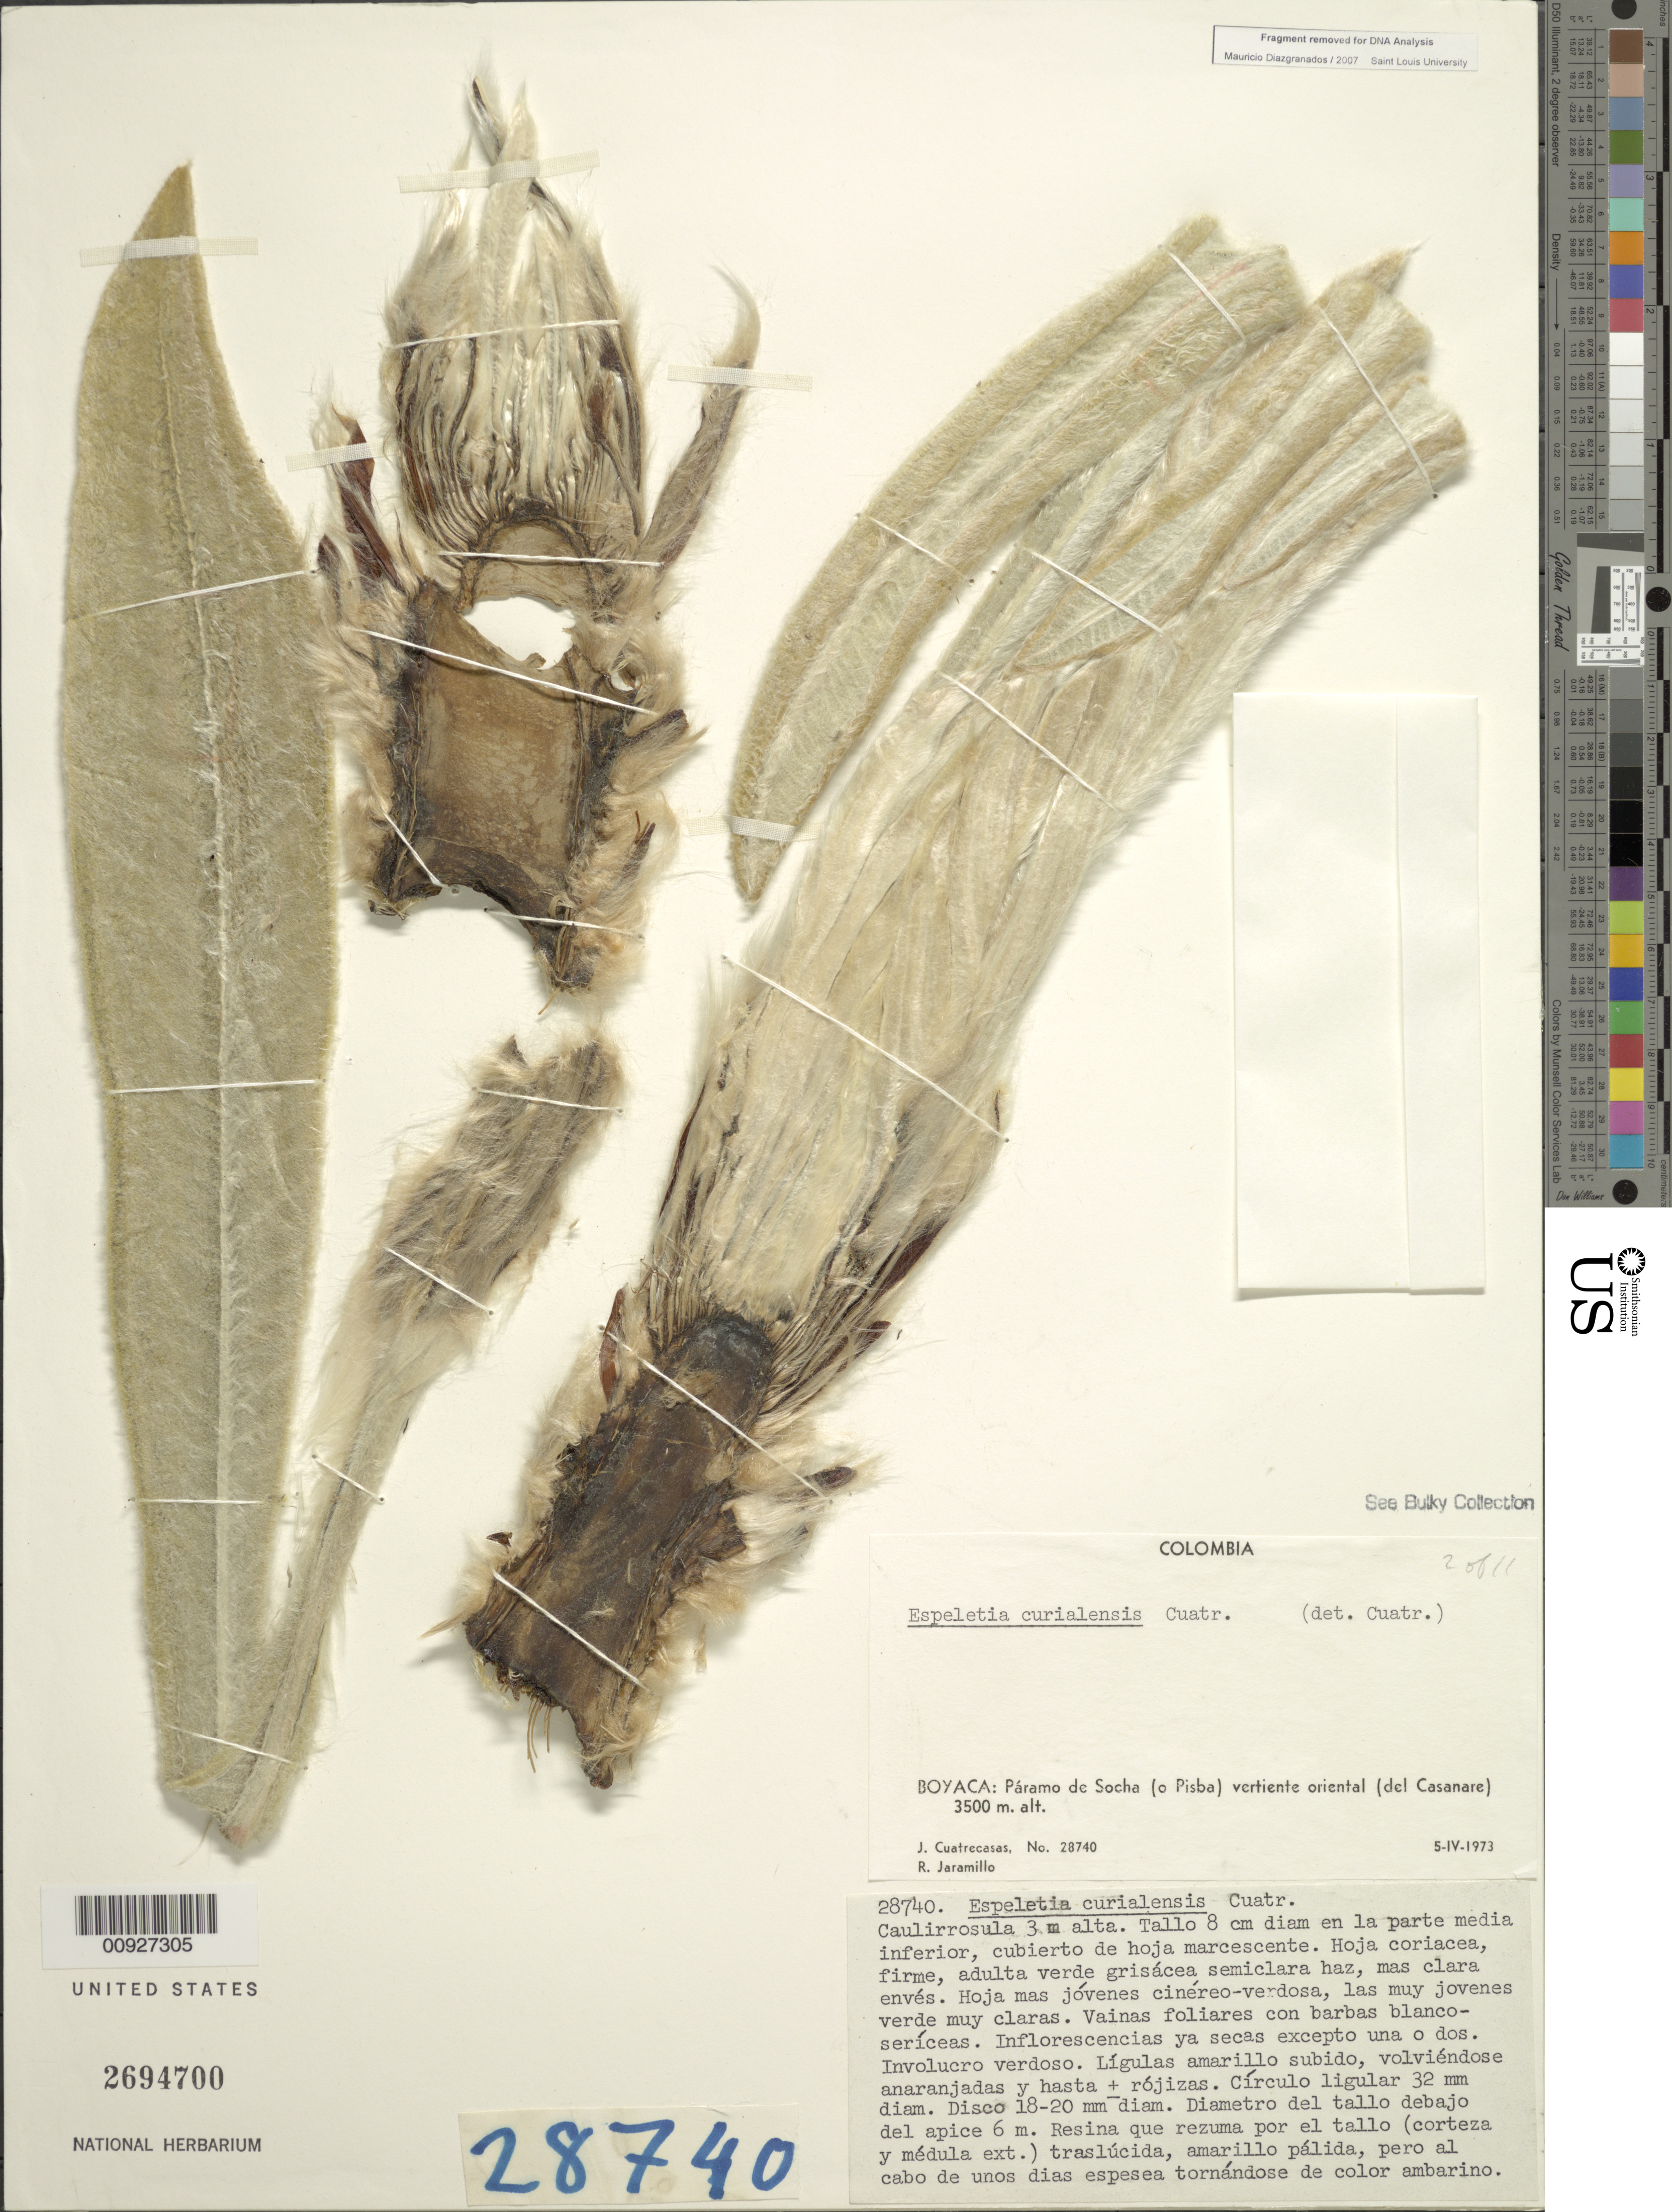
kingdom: Plantae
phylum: Tracheophyta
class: Magnoliopsida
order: Asterales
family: Asteraceae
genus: Espeletia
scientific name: Espeletia curialensis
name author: Cuatrec.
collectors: J. Cuatrecasas & R. Jaramillo M.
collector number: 28740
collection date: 1973-04-05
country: Colombia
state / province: Boyacá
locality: Páramo de Socha (o Pisba). Páramo de Socha (o Pisba) vertiente oriental (del Casanare).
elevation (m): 3500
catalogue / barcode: US 2694700